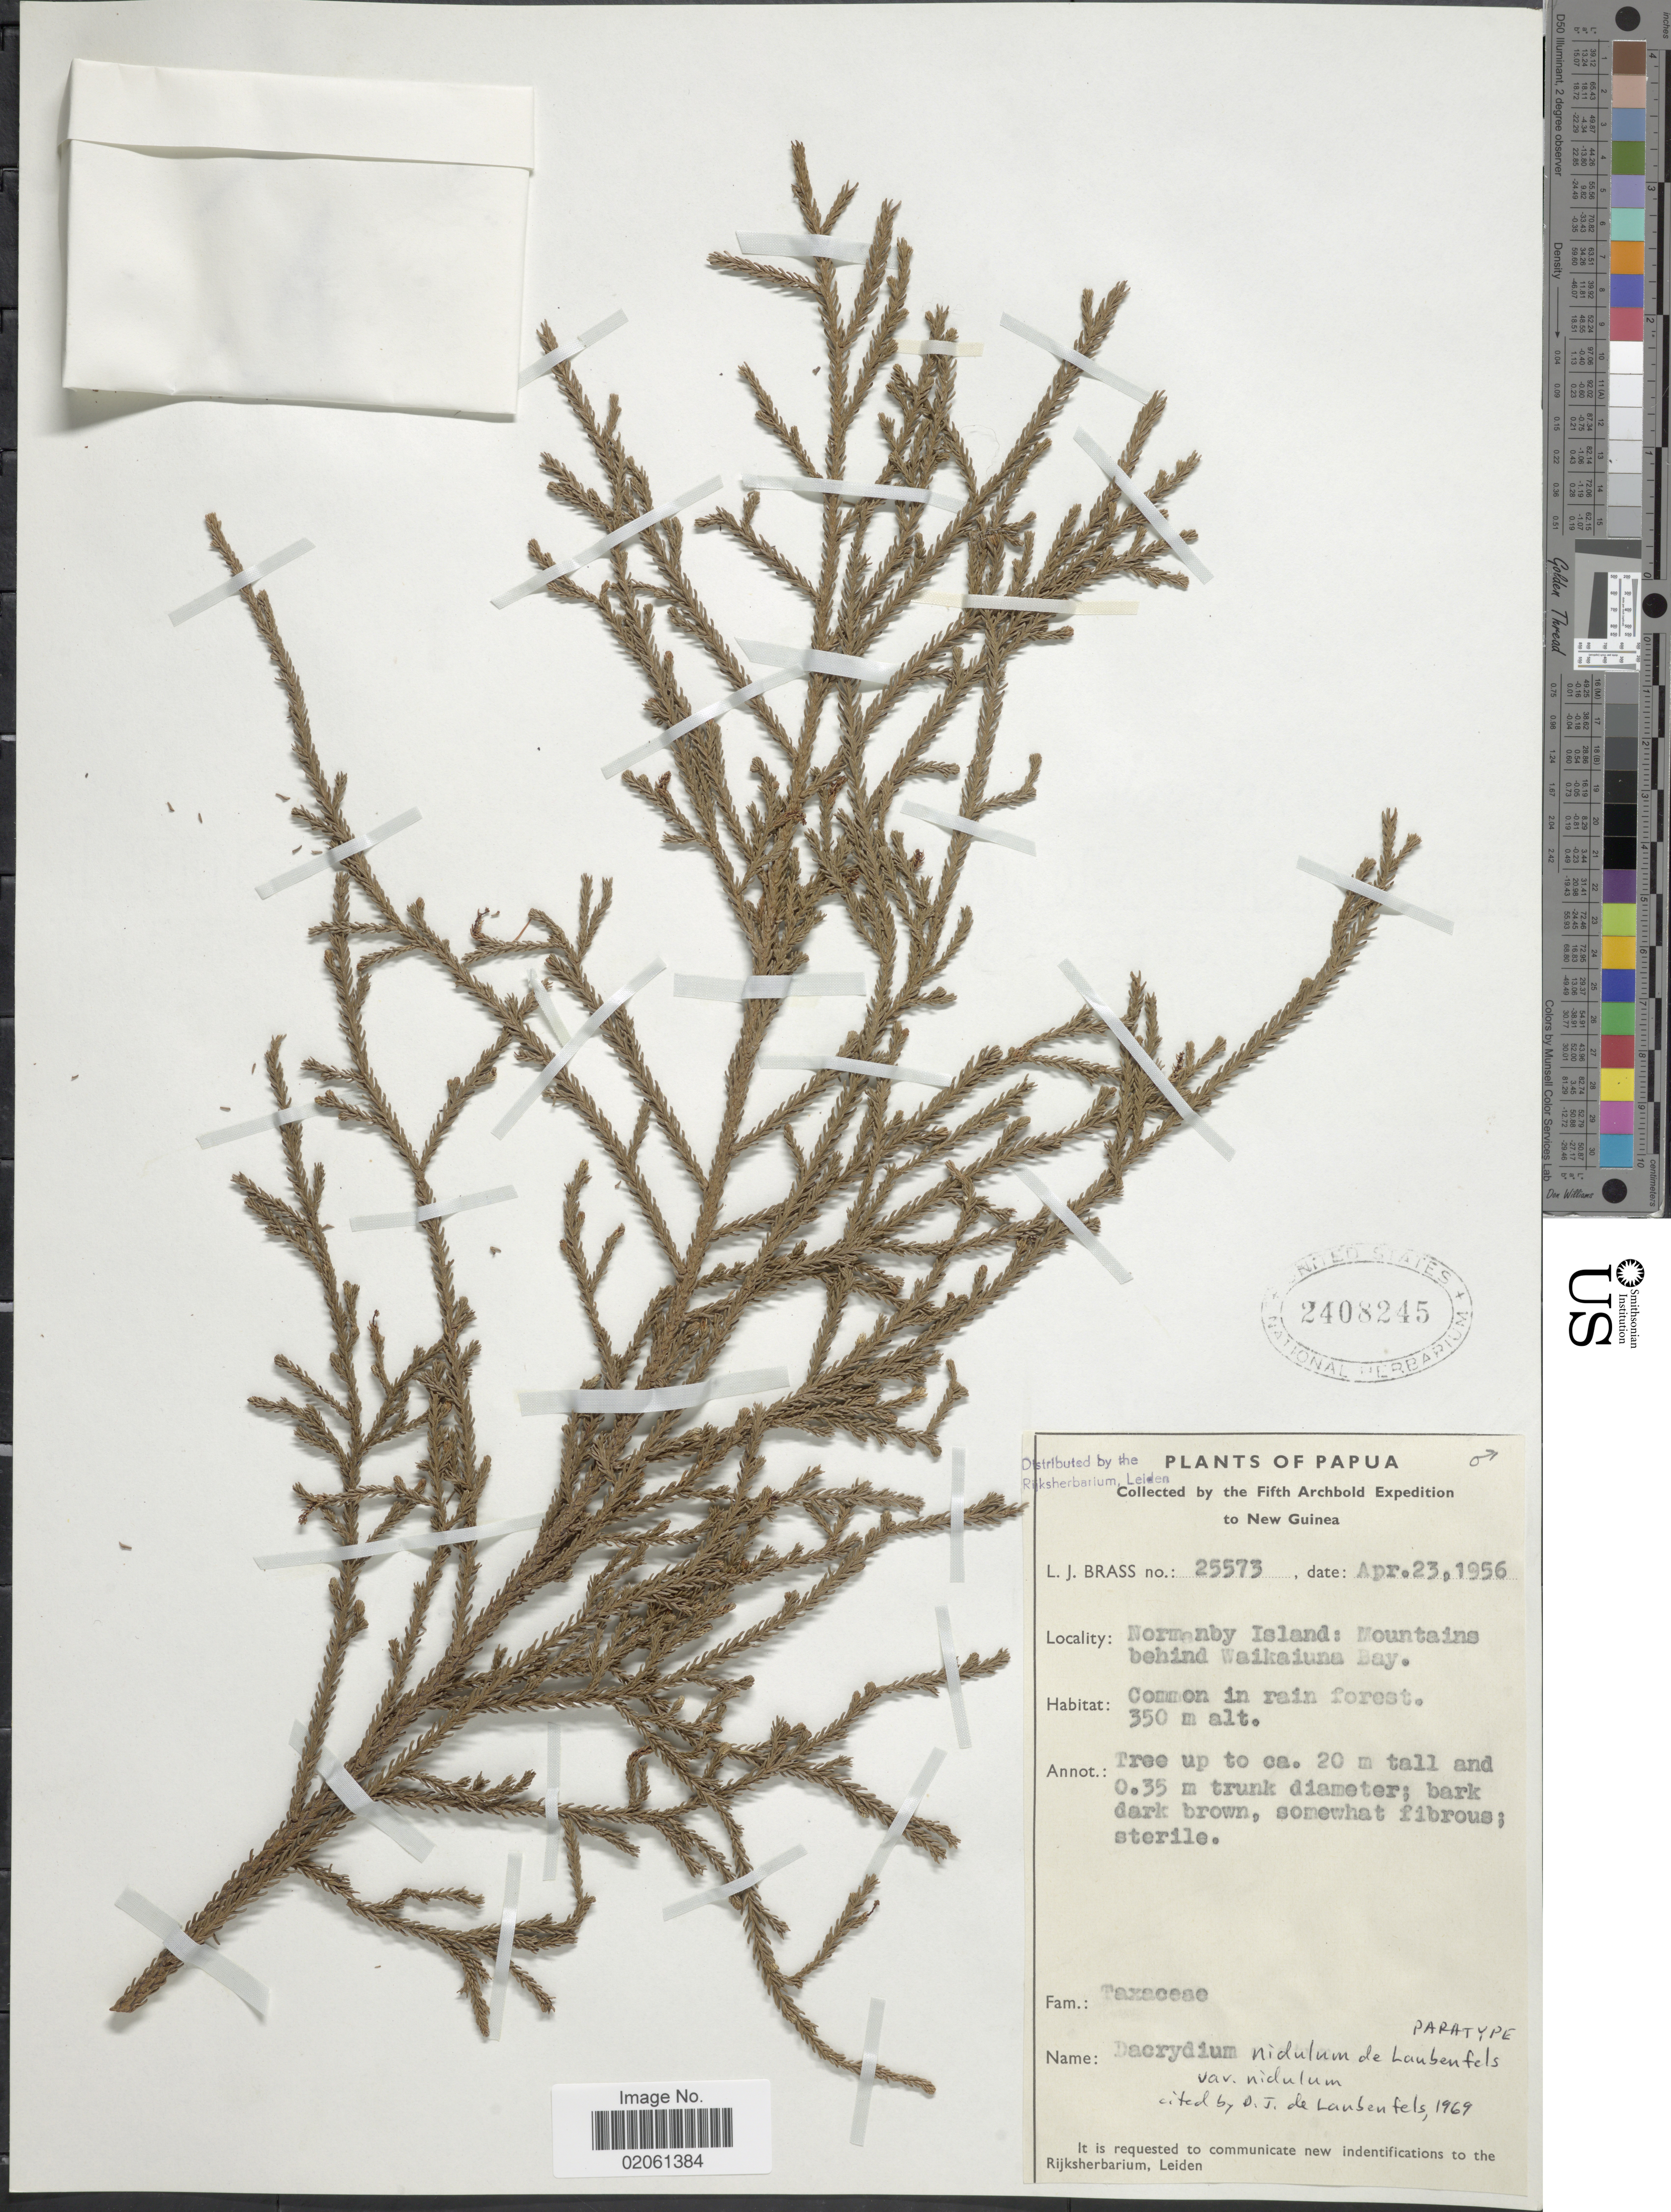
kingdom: Plantae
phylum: Tracheophyta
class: Pinopsida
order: Pinales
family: Podocarpaceae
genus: Dacrydium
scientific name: Dacrydium nidulum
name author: de Laub.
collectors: L. J. Brass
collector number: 25573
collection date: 1956-04-23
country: Papua New Guinea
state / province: Milne Bay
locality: Papua. New Guinea. Normanby Island: Mountains behind Waikaiuna Bay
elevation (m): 350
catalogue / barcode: US 2408245